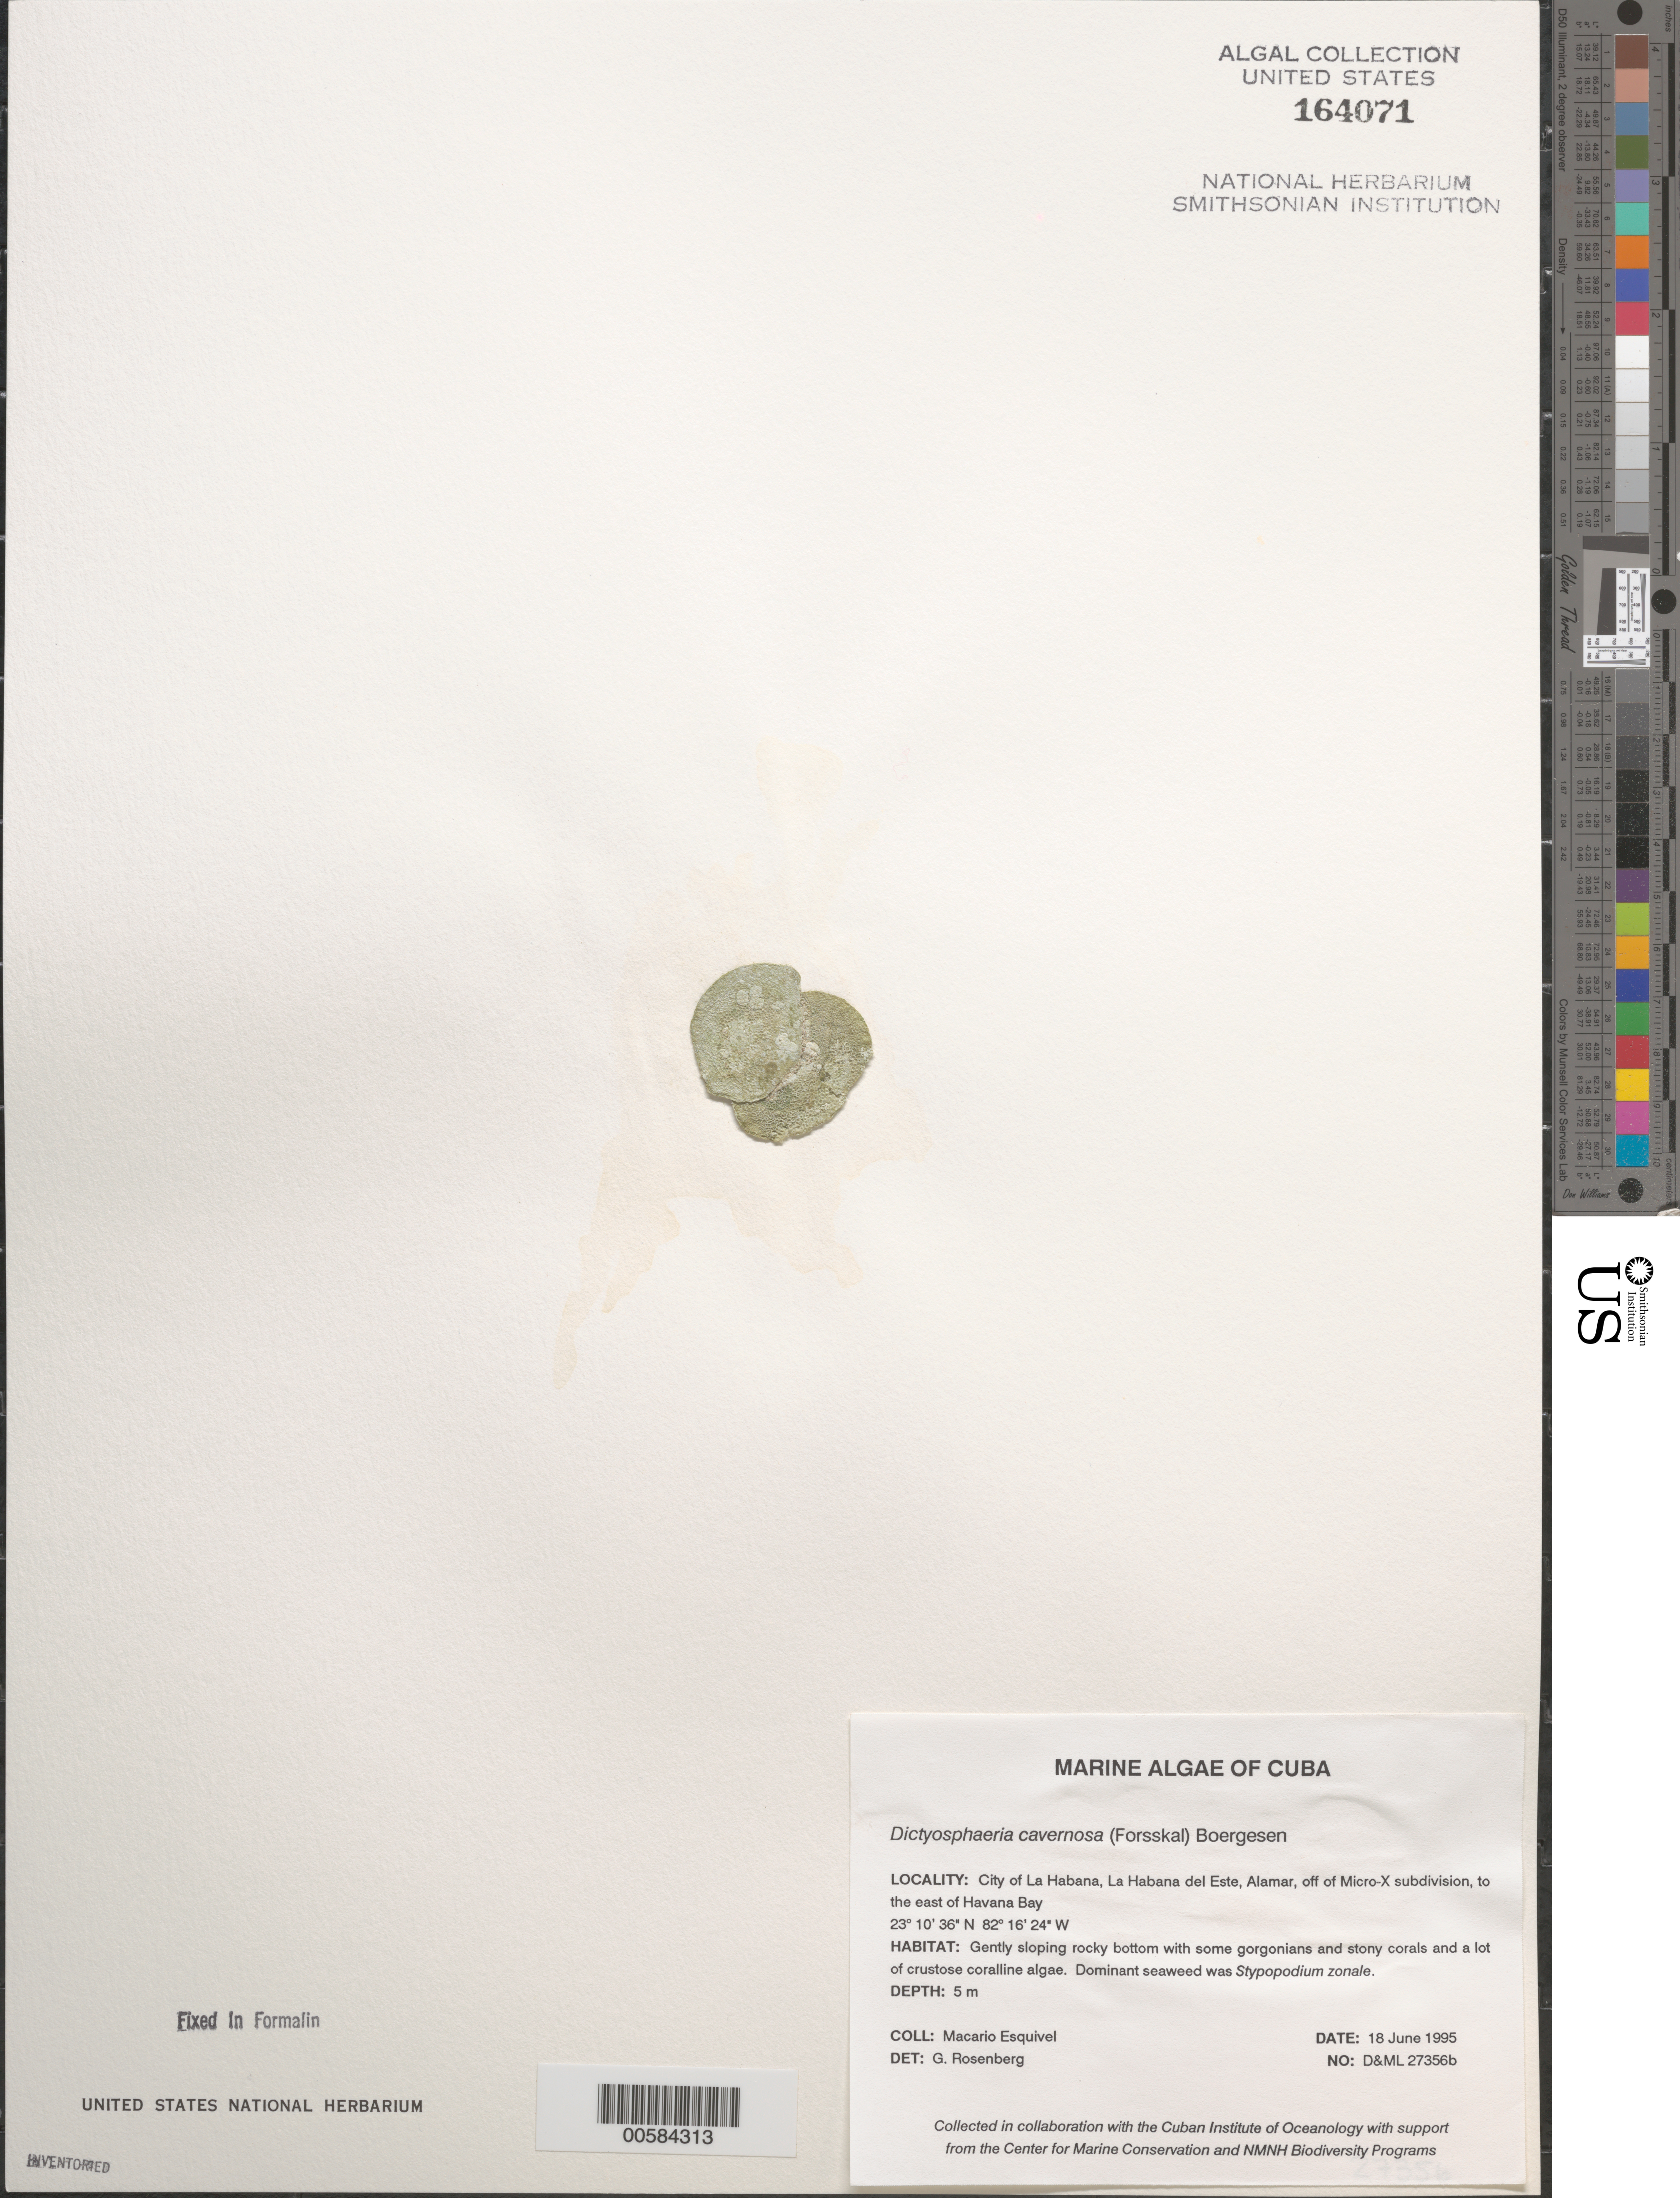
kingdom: Plantae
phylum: Chlorophyta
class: Ulvophyceae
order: Siphonocladales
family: Siphonocladaceae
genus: Dictyosphaeria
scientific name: Dictyosphaeria cavernosa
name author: (Forssk.) Børgesen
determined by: Rosenberg, G.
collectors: M. Esquivel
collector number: D&ML 27356b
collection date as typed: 18 Jun 1995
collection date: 1995-06-18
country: Cuba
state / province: La Habana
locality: La Habana, La Habana del Este, Alamar, east of Havana Bay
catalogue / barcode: US 164071